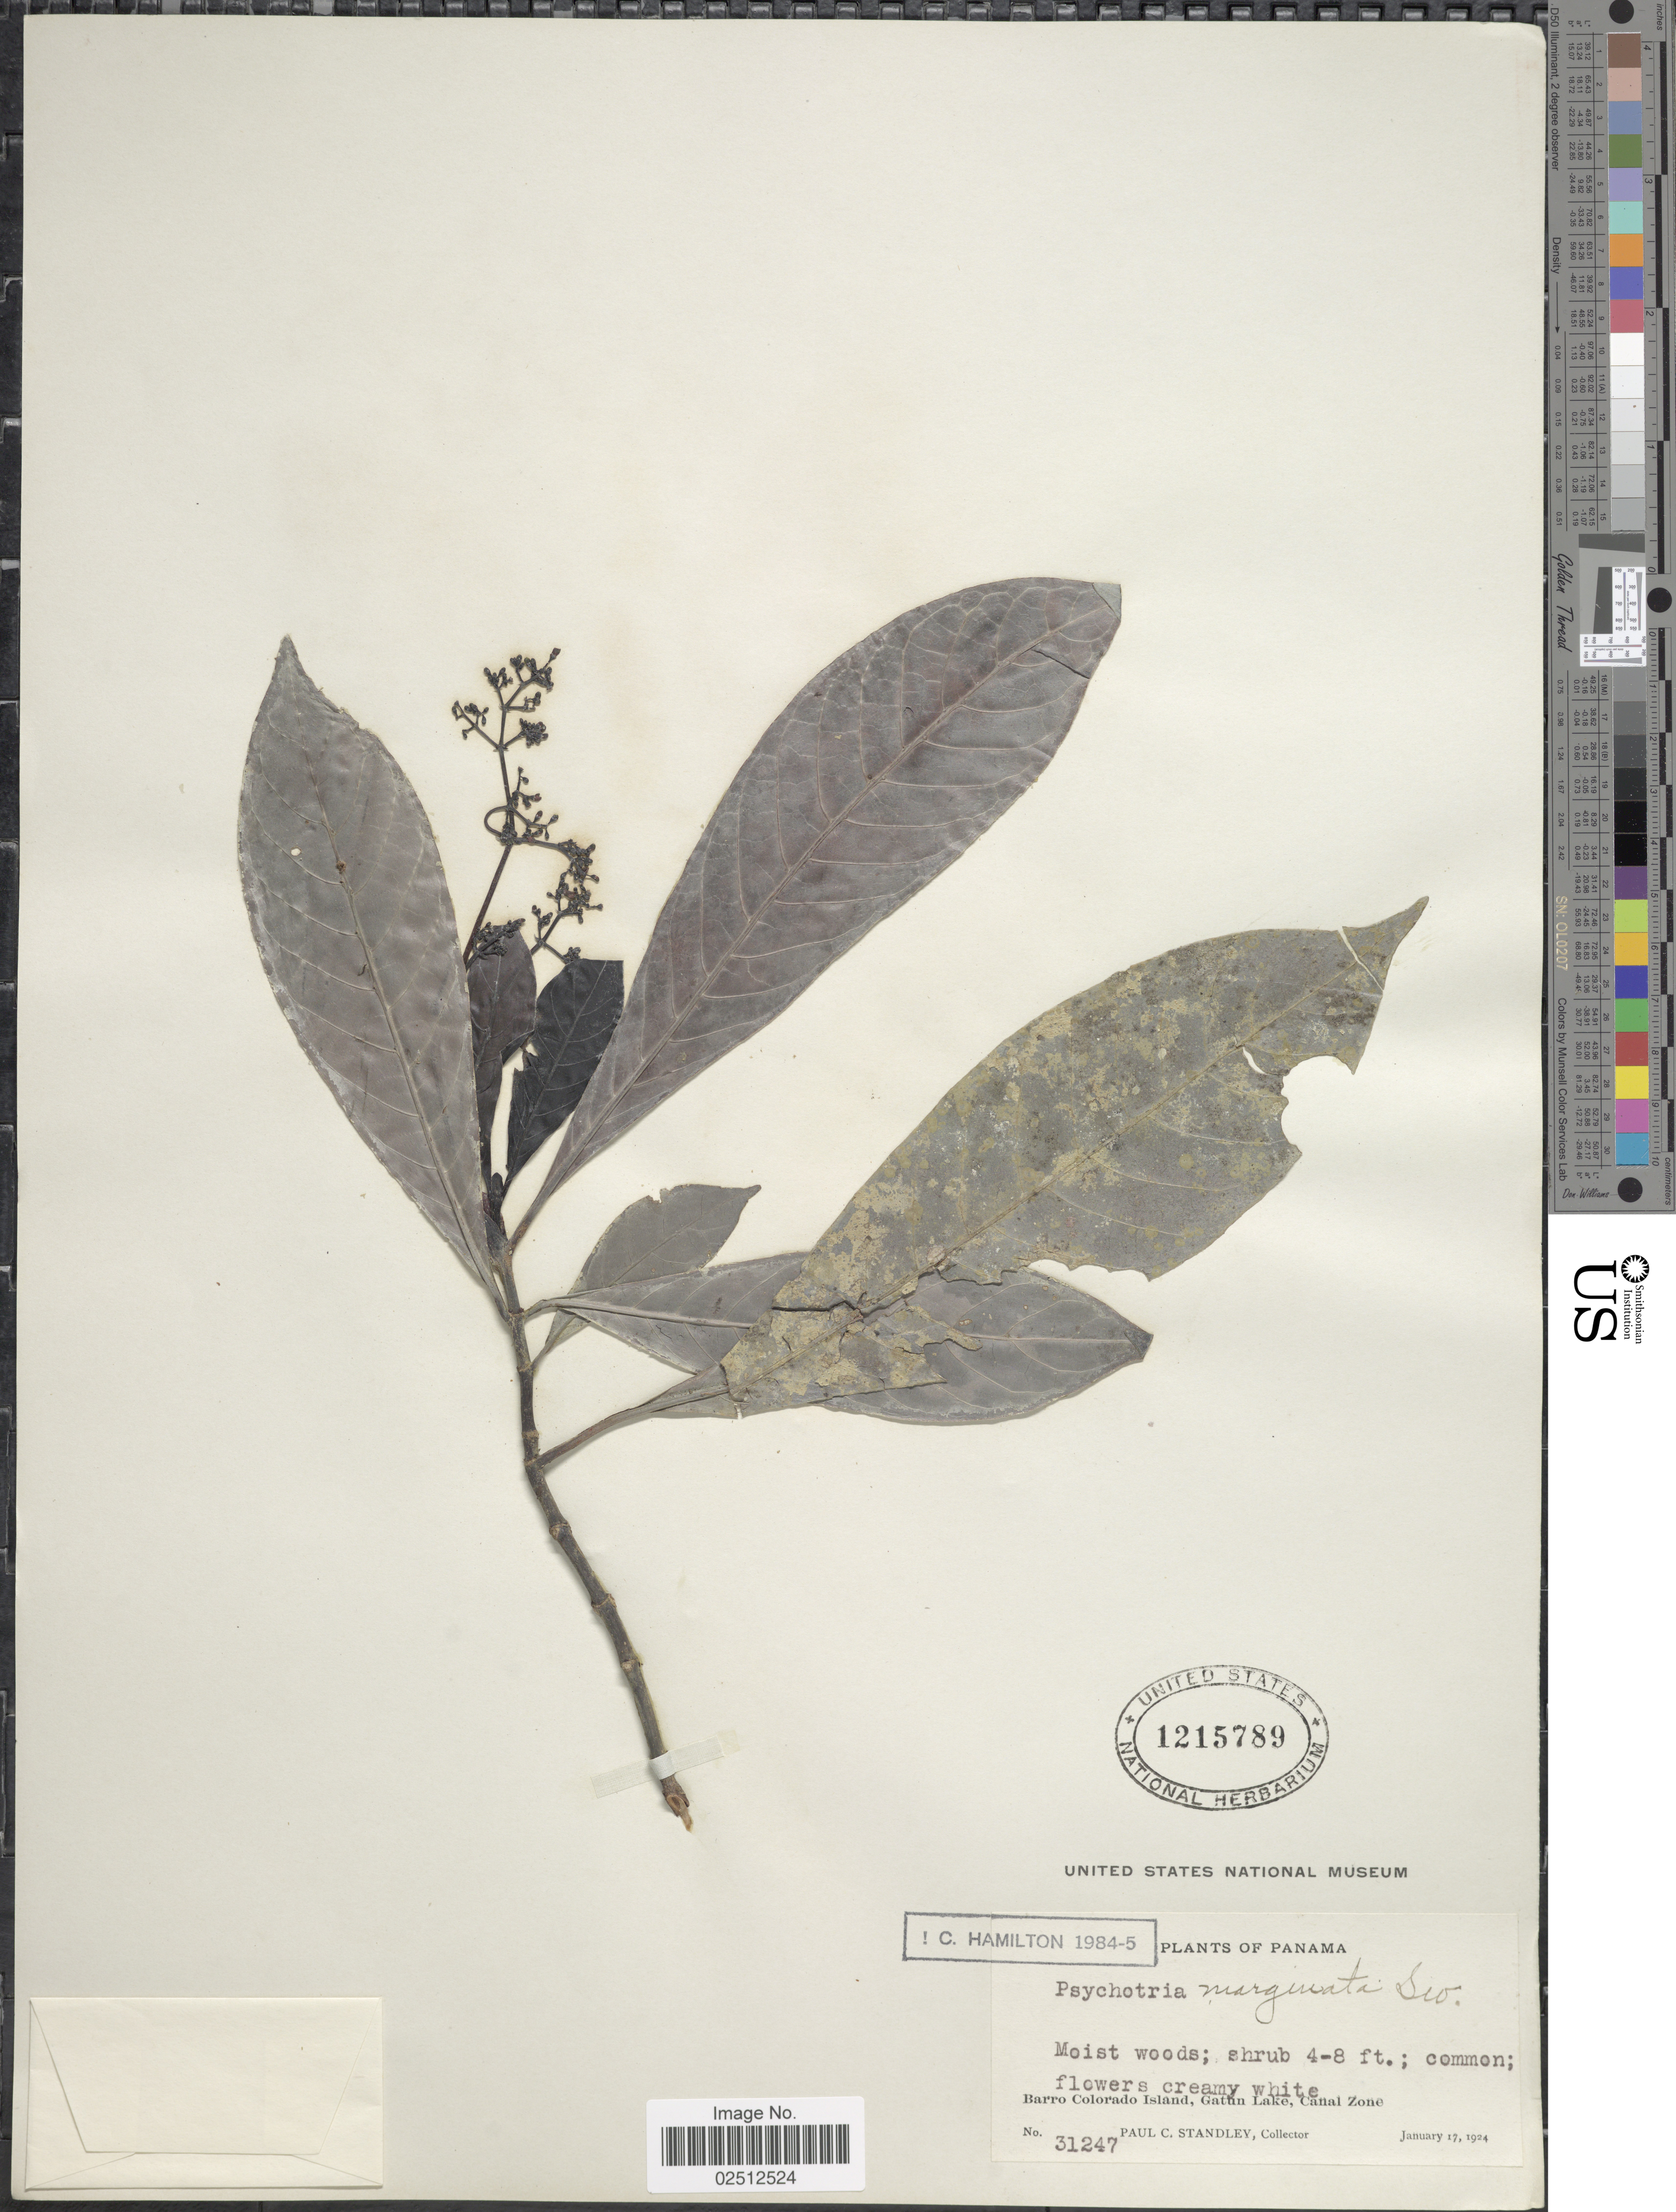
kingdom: Plantae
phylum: Tracheophyta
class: Magnoliopsida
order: Gentianales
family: Rubiaceae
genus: Psychotria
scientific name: Psychotria marginata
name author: Sw.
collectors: P. C. Standley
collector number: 31247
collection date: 1924-01-17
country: Panama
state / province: Panamá Oeste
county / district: Canal Zone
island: Barro Colorado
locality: Barro Colorado Island, Gatun Lake, Canal Zone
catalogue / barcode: US 1215789